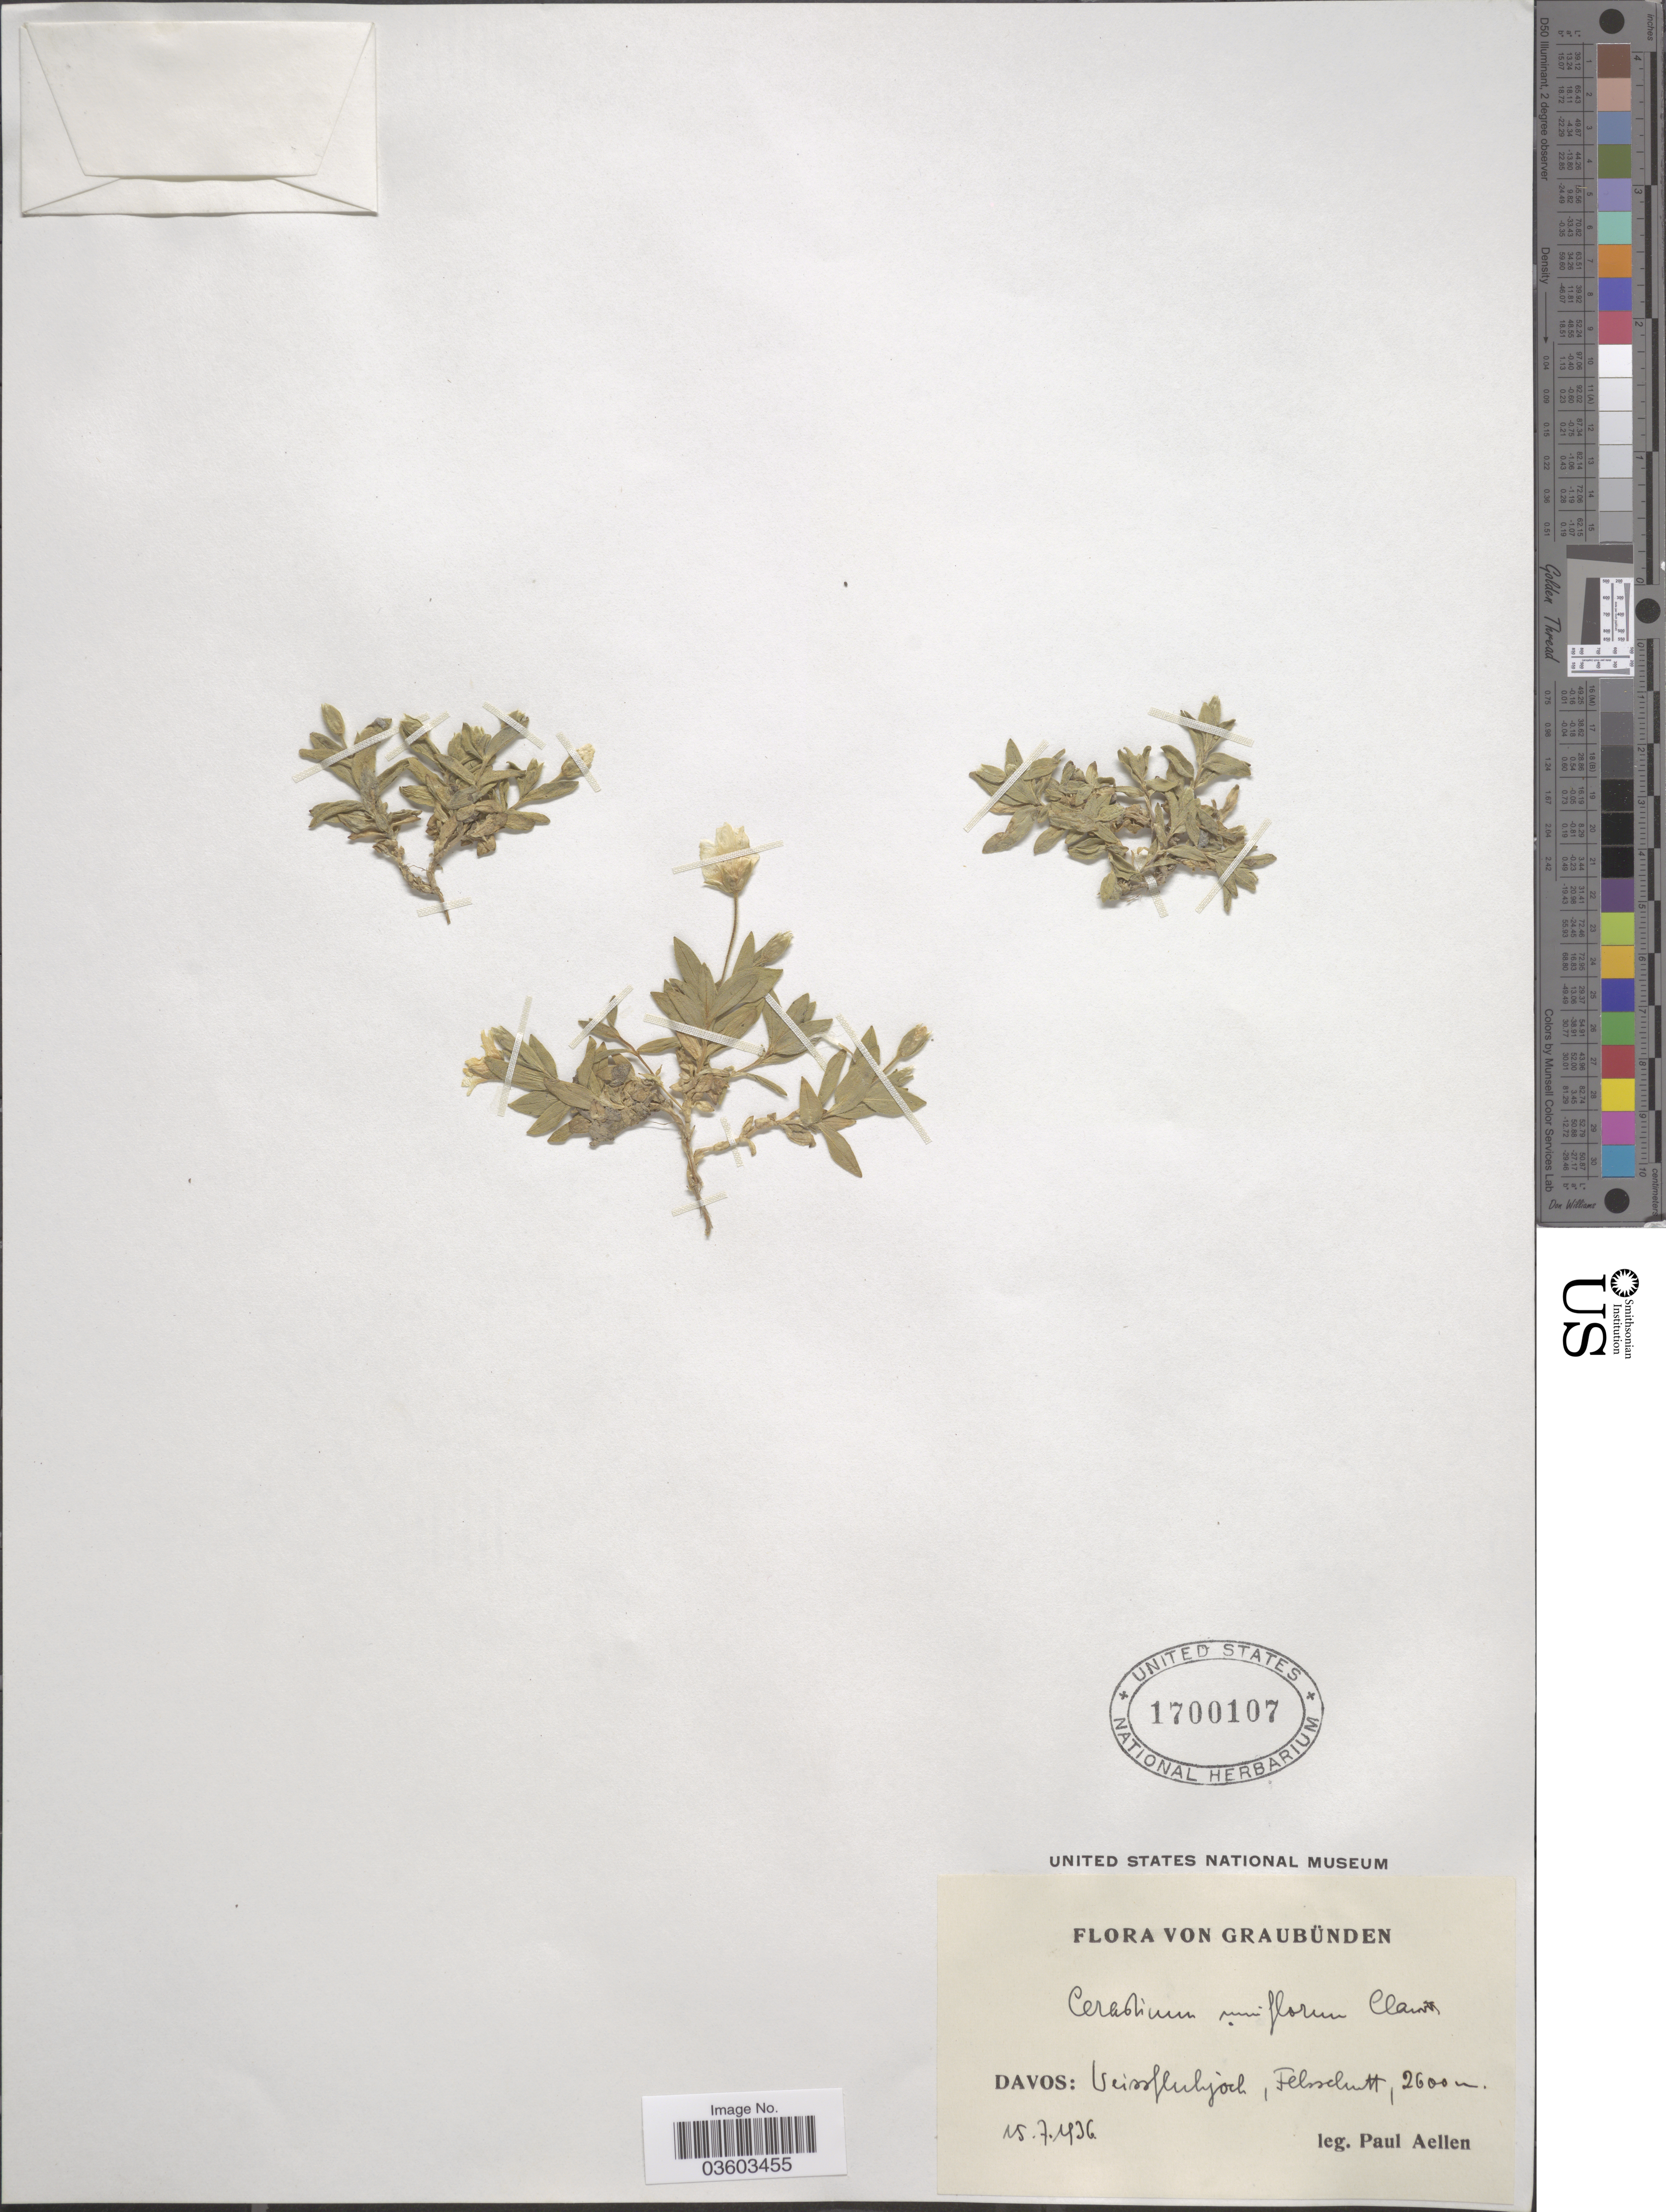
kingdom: Plantae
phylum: Tracheophyta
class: Magnoliopsida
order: Caryophyllales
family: Caryophyllaceae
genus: Cerastium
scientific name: Cerastium uniflorum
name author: Clairv.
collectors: P. Aellen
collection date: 1936-07-15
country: Switzerland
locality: Graubünden. Davos: Veissfluhjoch, Felsschutt.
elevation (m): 2600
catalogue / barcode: US 1700107